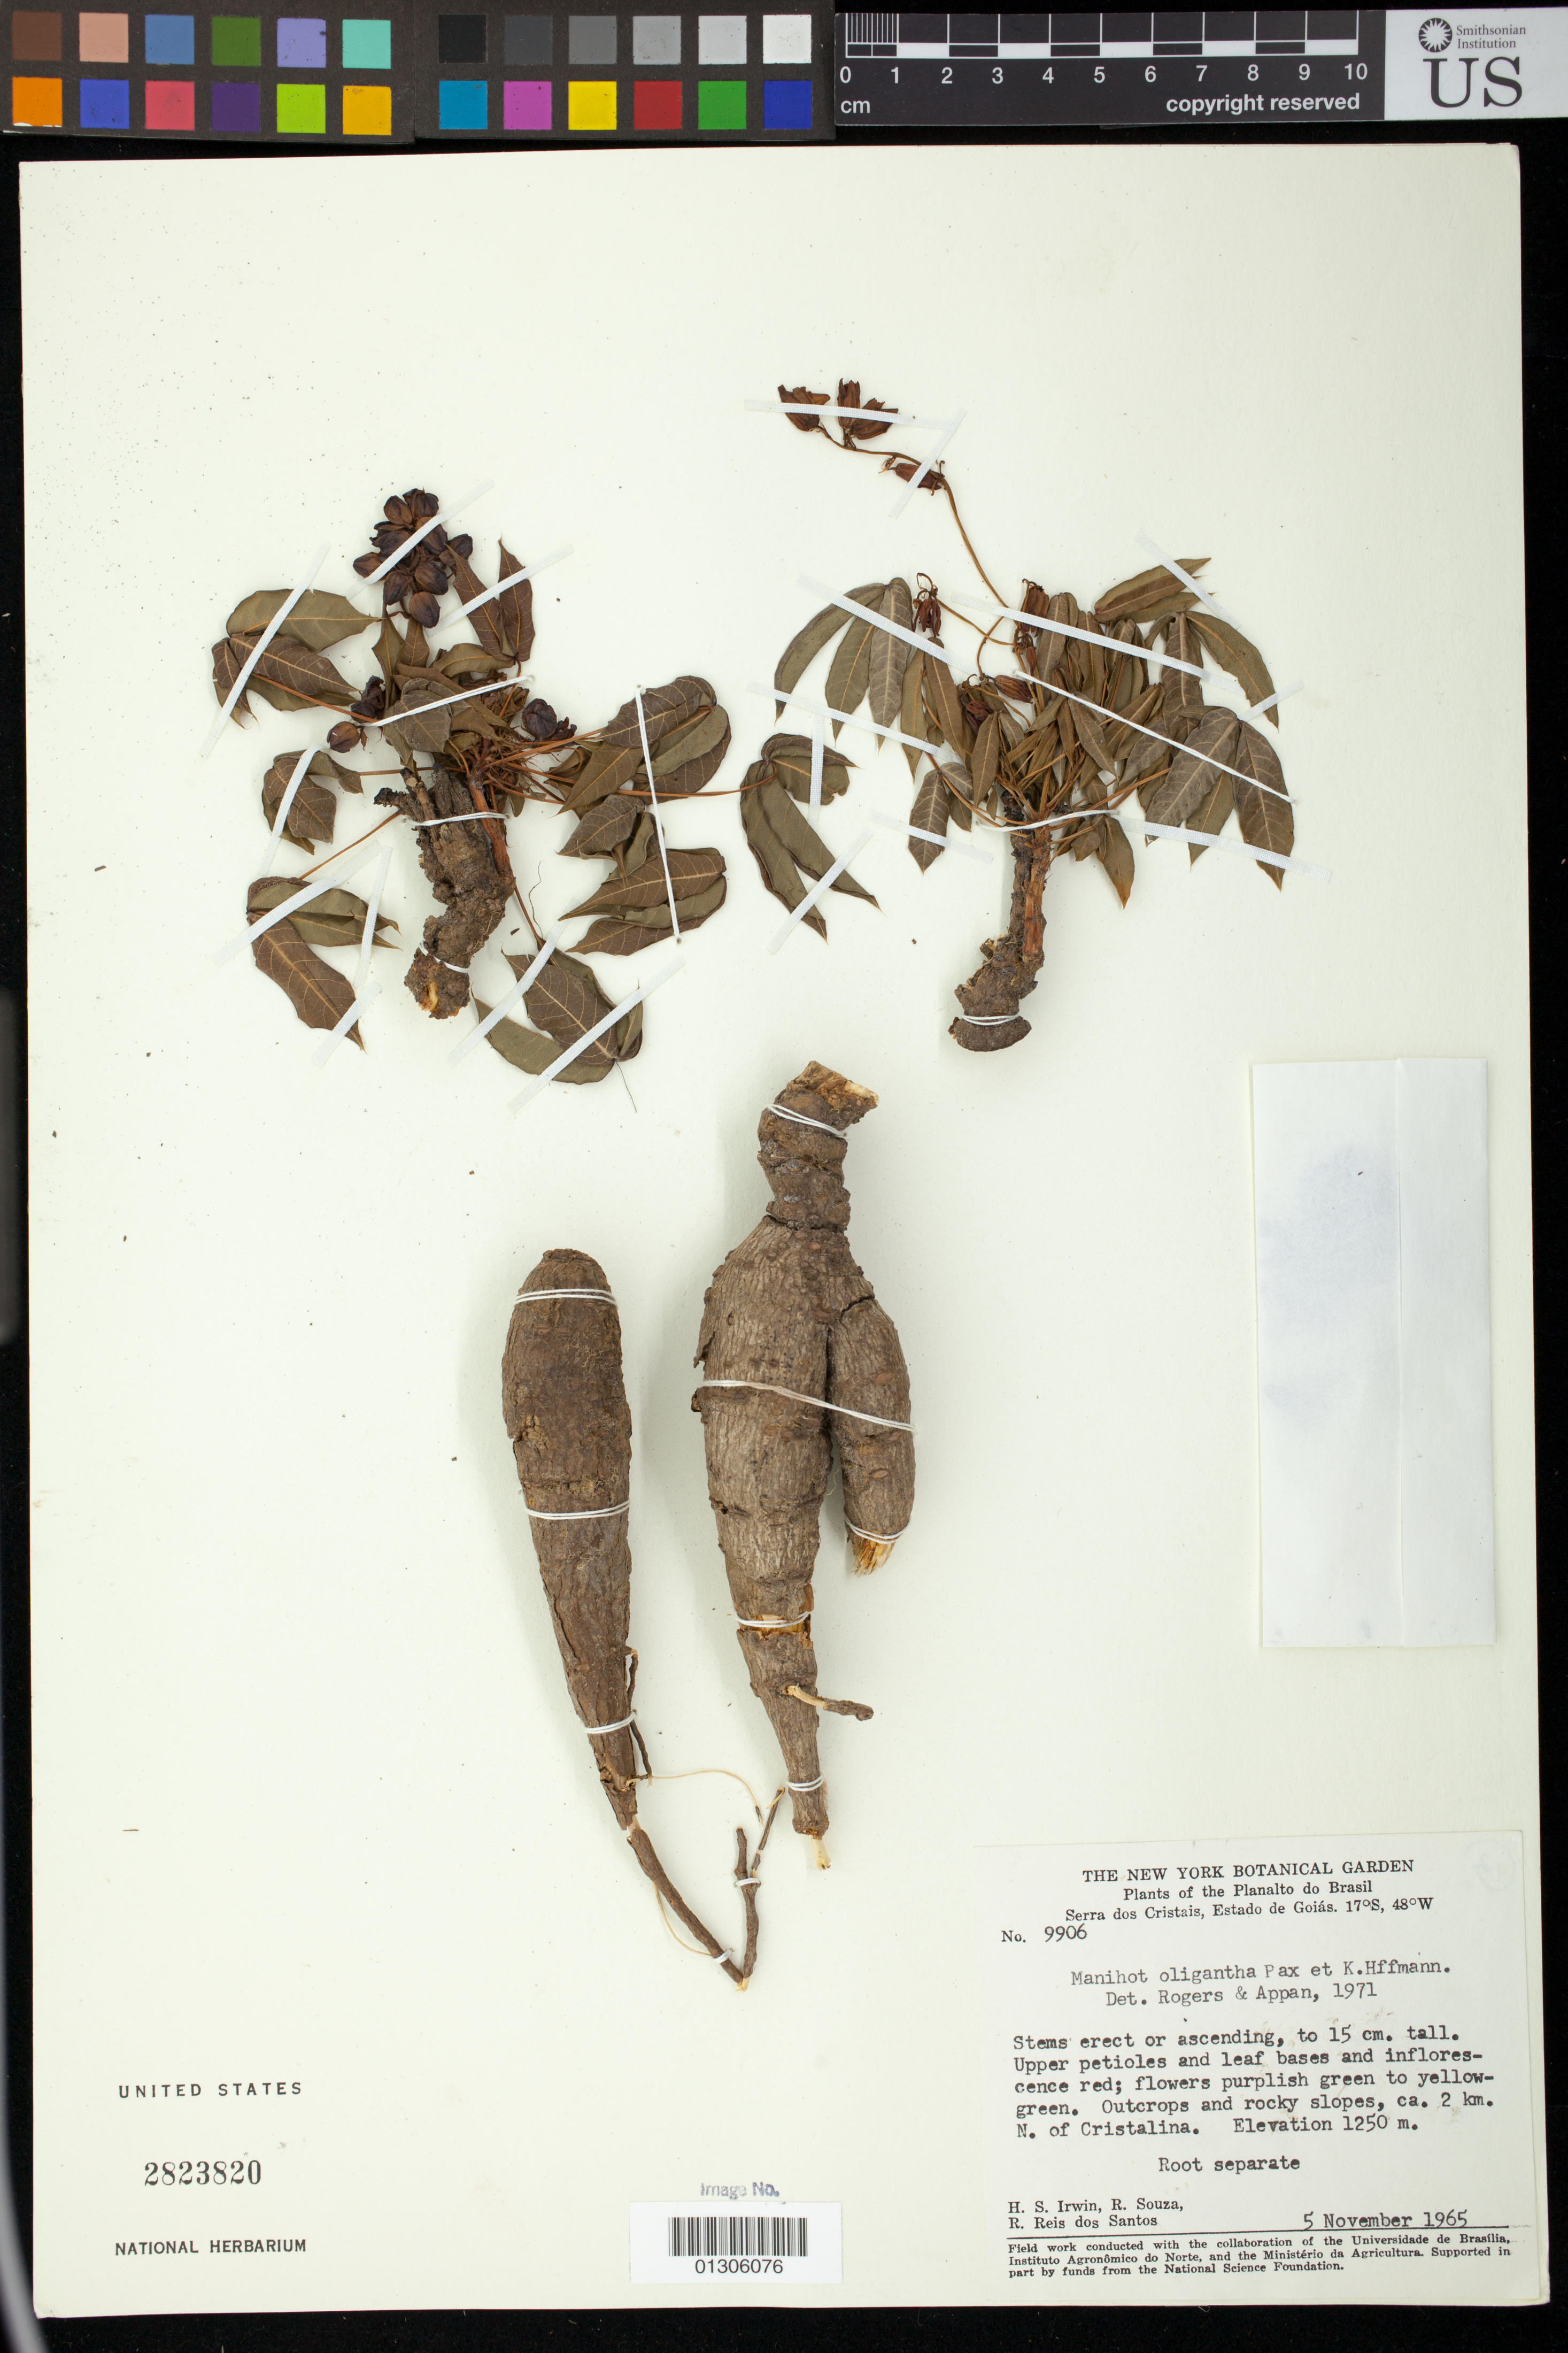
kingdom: Plantae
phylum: Tracheophyta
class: Magnoliopsida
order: Malpighiales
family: Euphorbiaceae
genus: Manihot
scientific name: Manihot oligantha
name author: Pax & K. Hoffm.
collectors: H. Irwin, R. Souza & R. Reis dos Santos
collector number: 9906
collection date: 1965-05-11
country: Brazil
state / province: Goias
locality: Serra dos Cristais, ca. 2 km N of Cristalina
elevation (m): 1250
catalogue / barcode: US 2823820